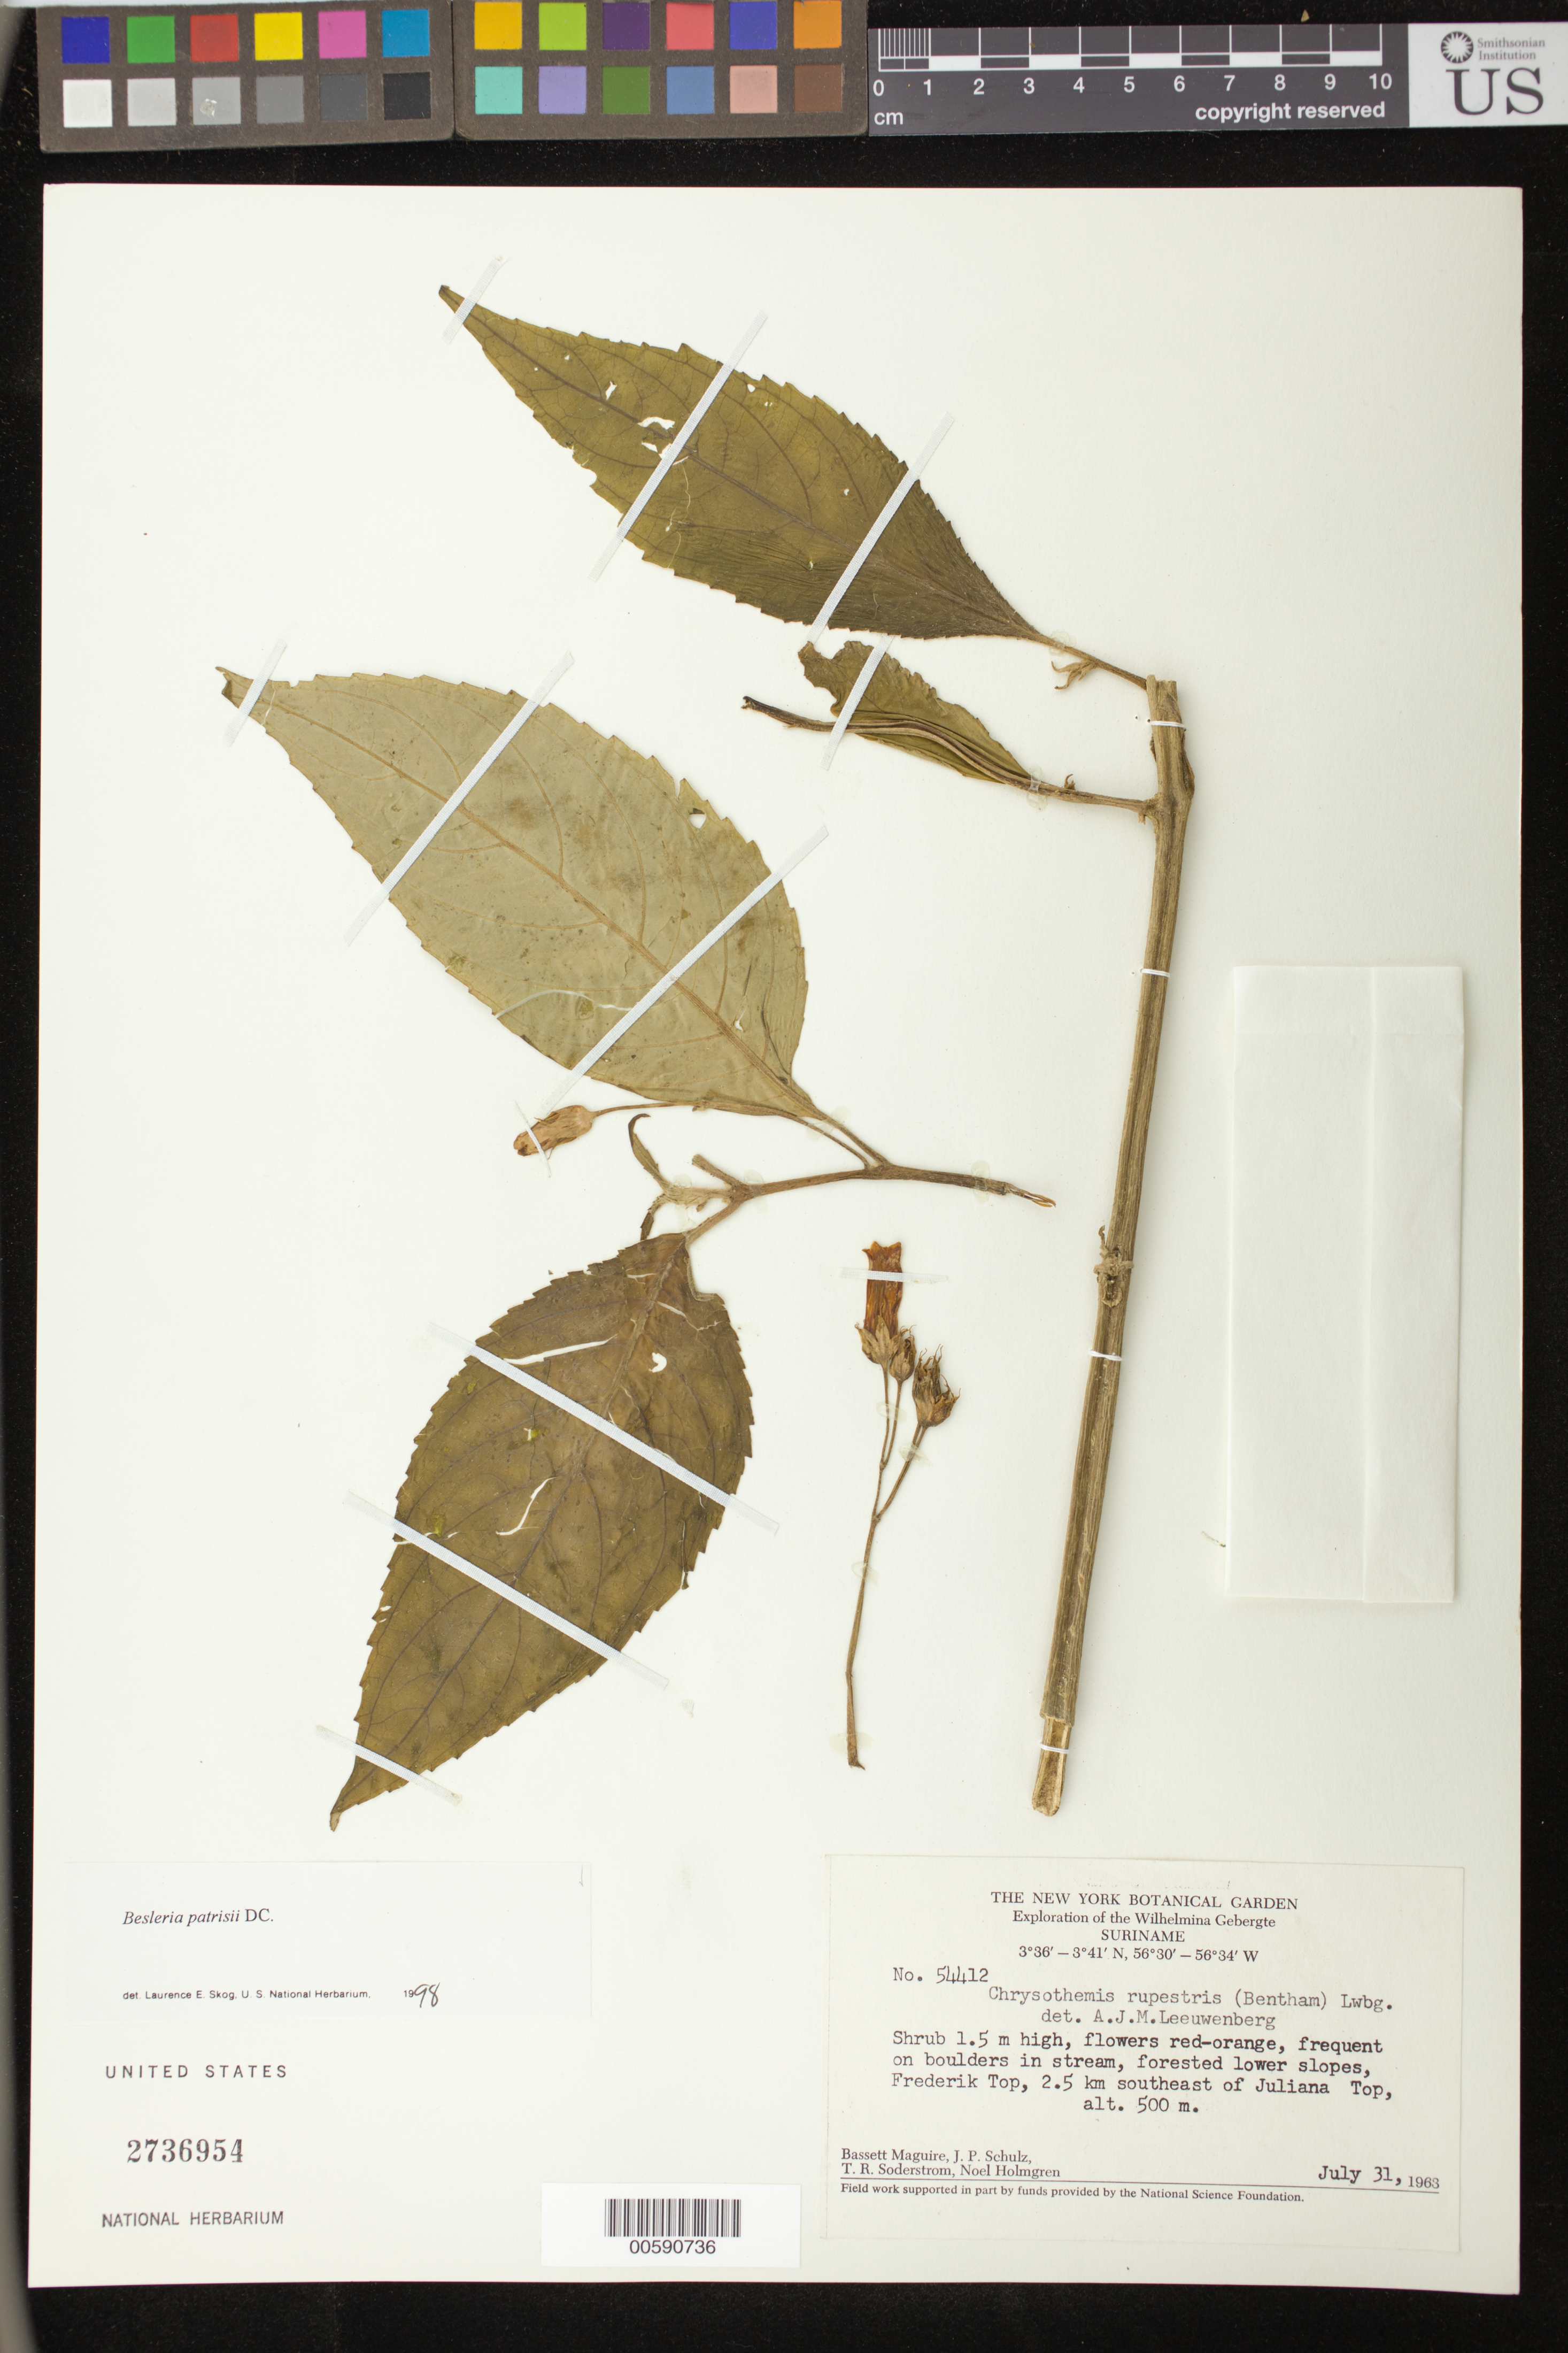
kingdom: Plantae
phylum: Tracheophyta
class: Magnoliopsida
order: Lamiales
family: Gesneriaceae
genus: Besleria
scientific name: Besleria patrisii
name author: DC.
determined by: Skog, Laurence E.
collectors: B. Maguire, J. P. Schulz, T. R. Soderstrom & N. H. Holmgren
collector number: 54412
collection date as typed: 31 Jul 1963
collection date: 1963-07-31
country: Suriname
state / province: Sipaliwini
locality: Frederik Top, 2.5 km SE of Juliana Top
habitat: Forested lower slopes; frequent on boulders in stream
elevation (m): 500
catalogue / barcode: US 2736954